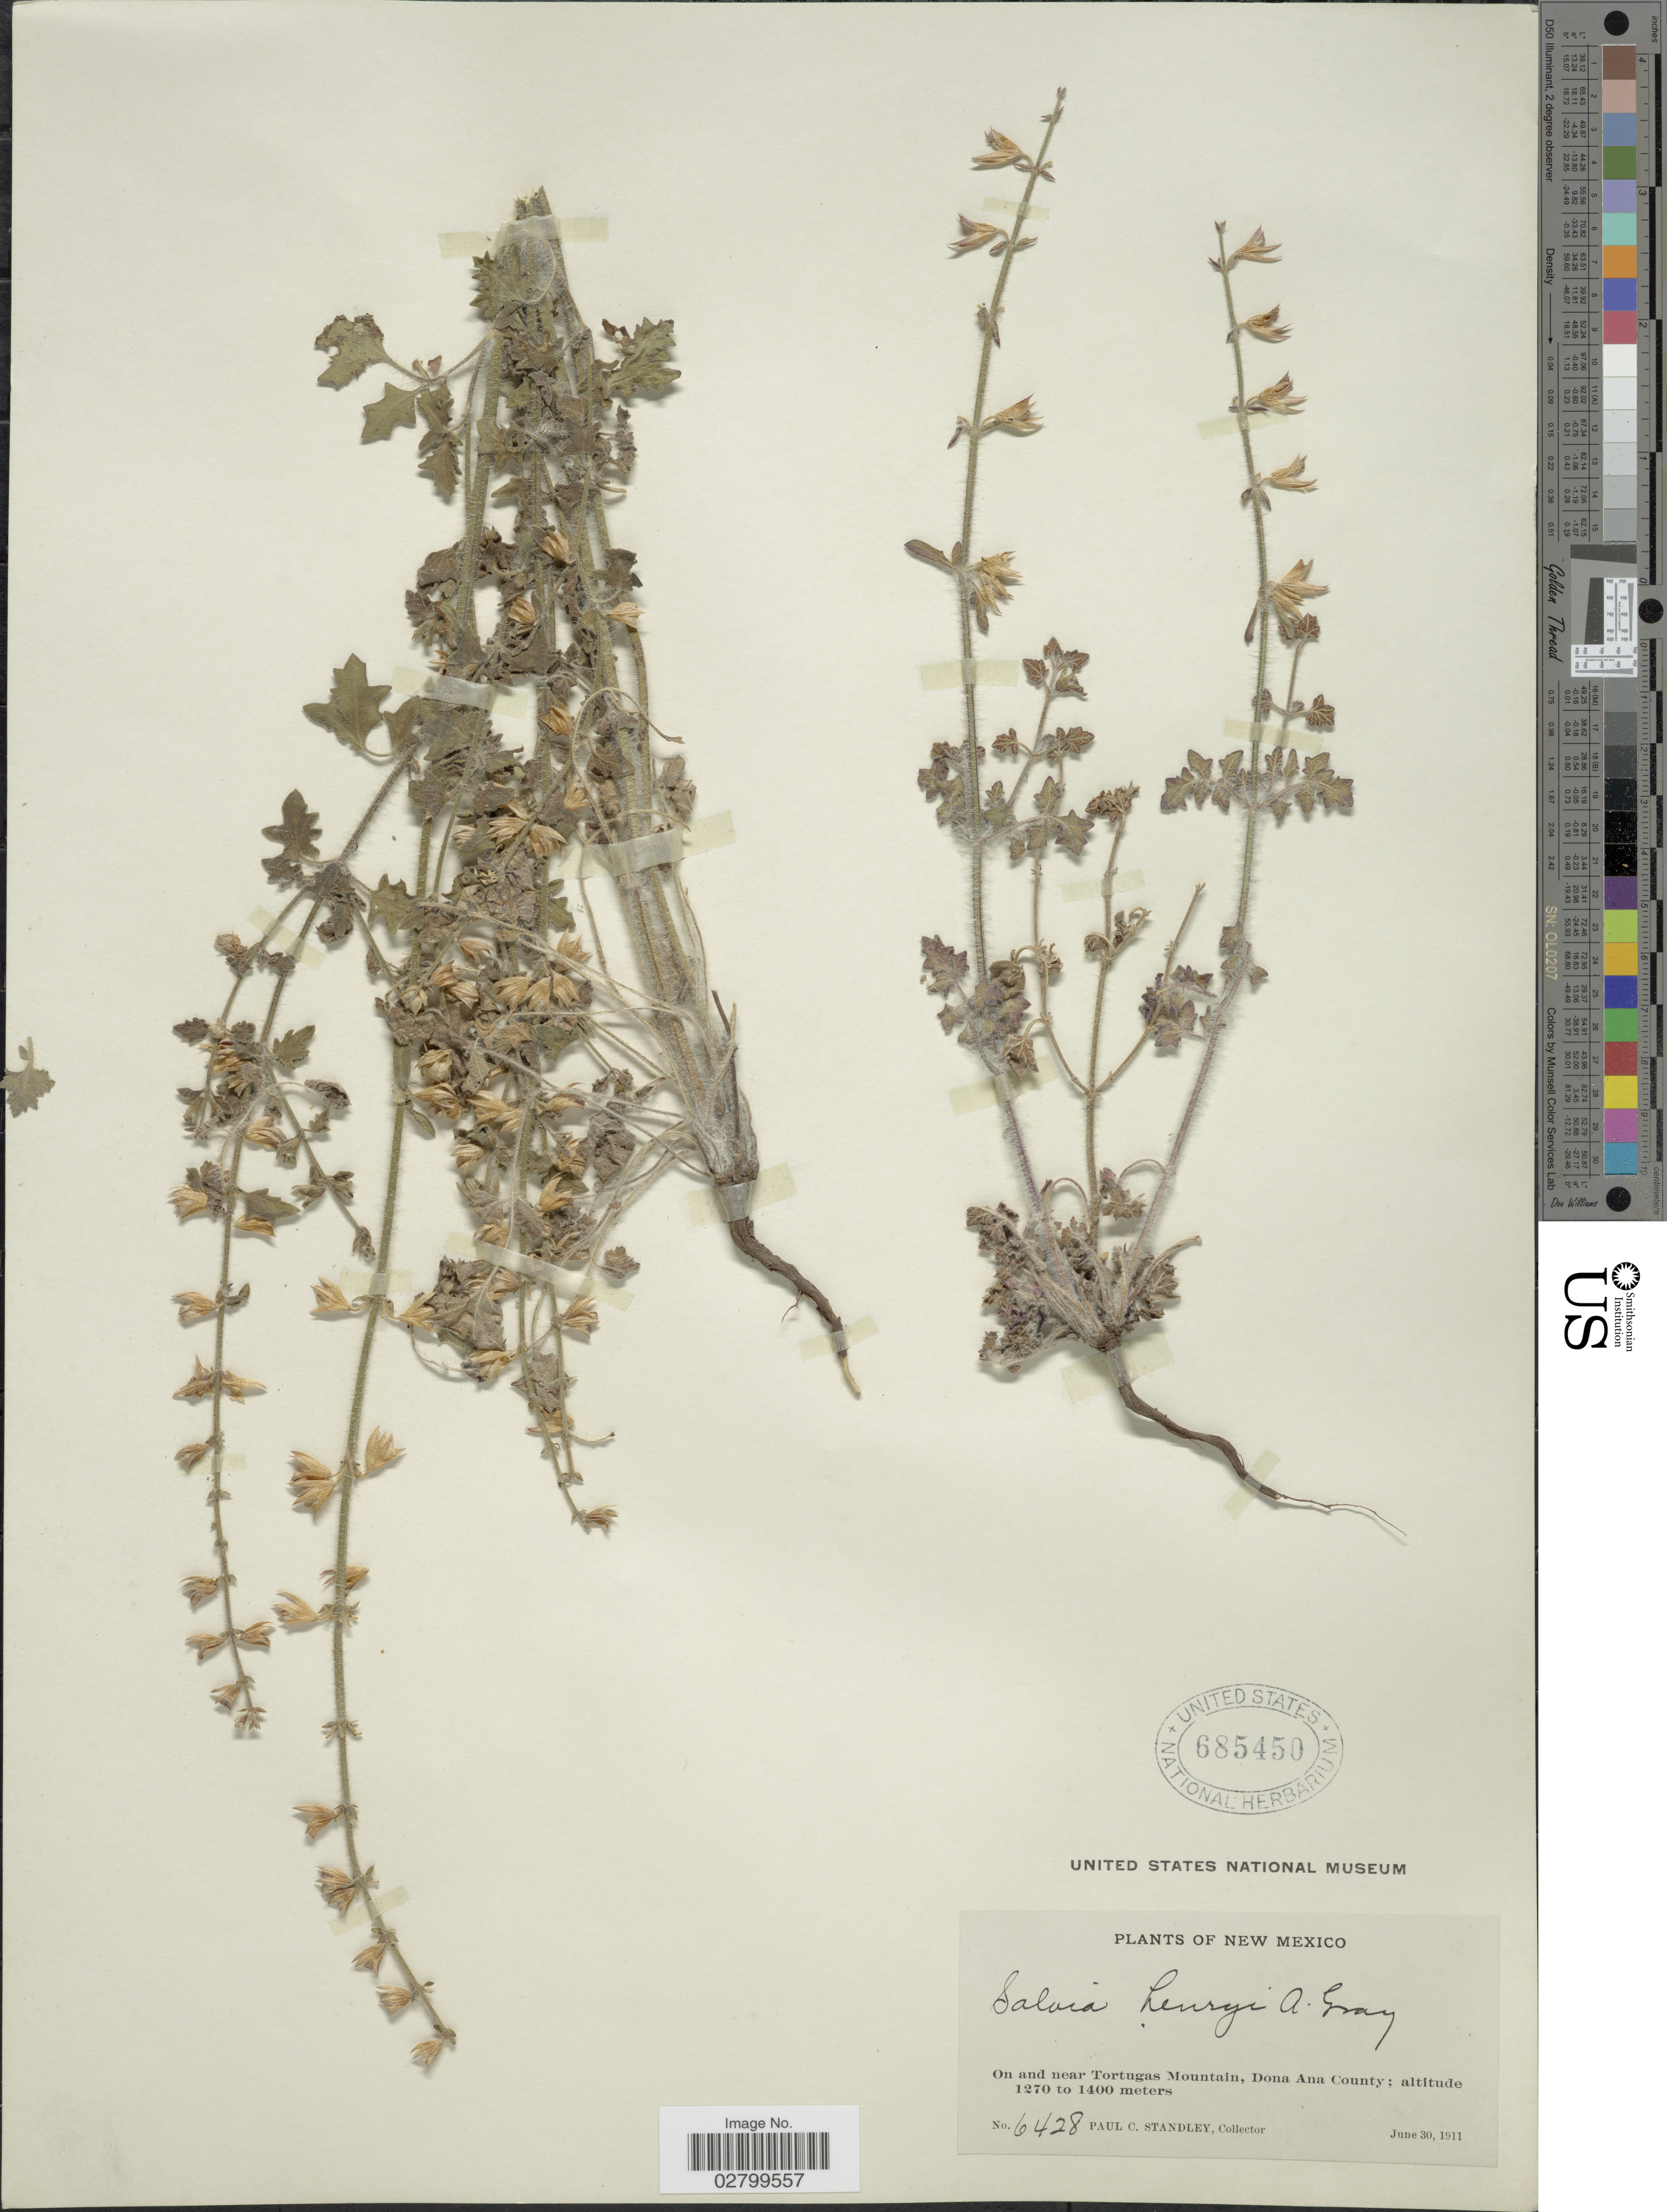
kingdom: Plantae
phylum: Tracheophyta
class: Magnoliopsida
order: Lamiales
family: Lamiaceae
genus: Salvia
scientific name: Salvia henryi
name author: A. Gray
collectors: P. C. Standley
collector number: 6428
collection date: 1911-06-30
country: United States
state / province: New Mexico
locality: On and near Tortugas Mountain, Dona Ana County.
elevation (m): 1270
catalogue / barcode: US 685450